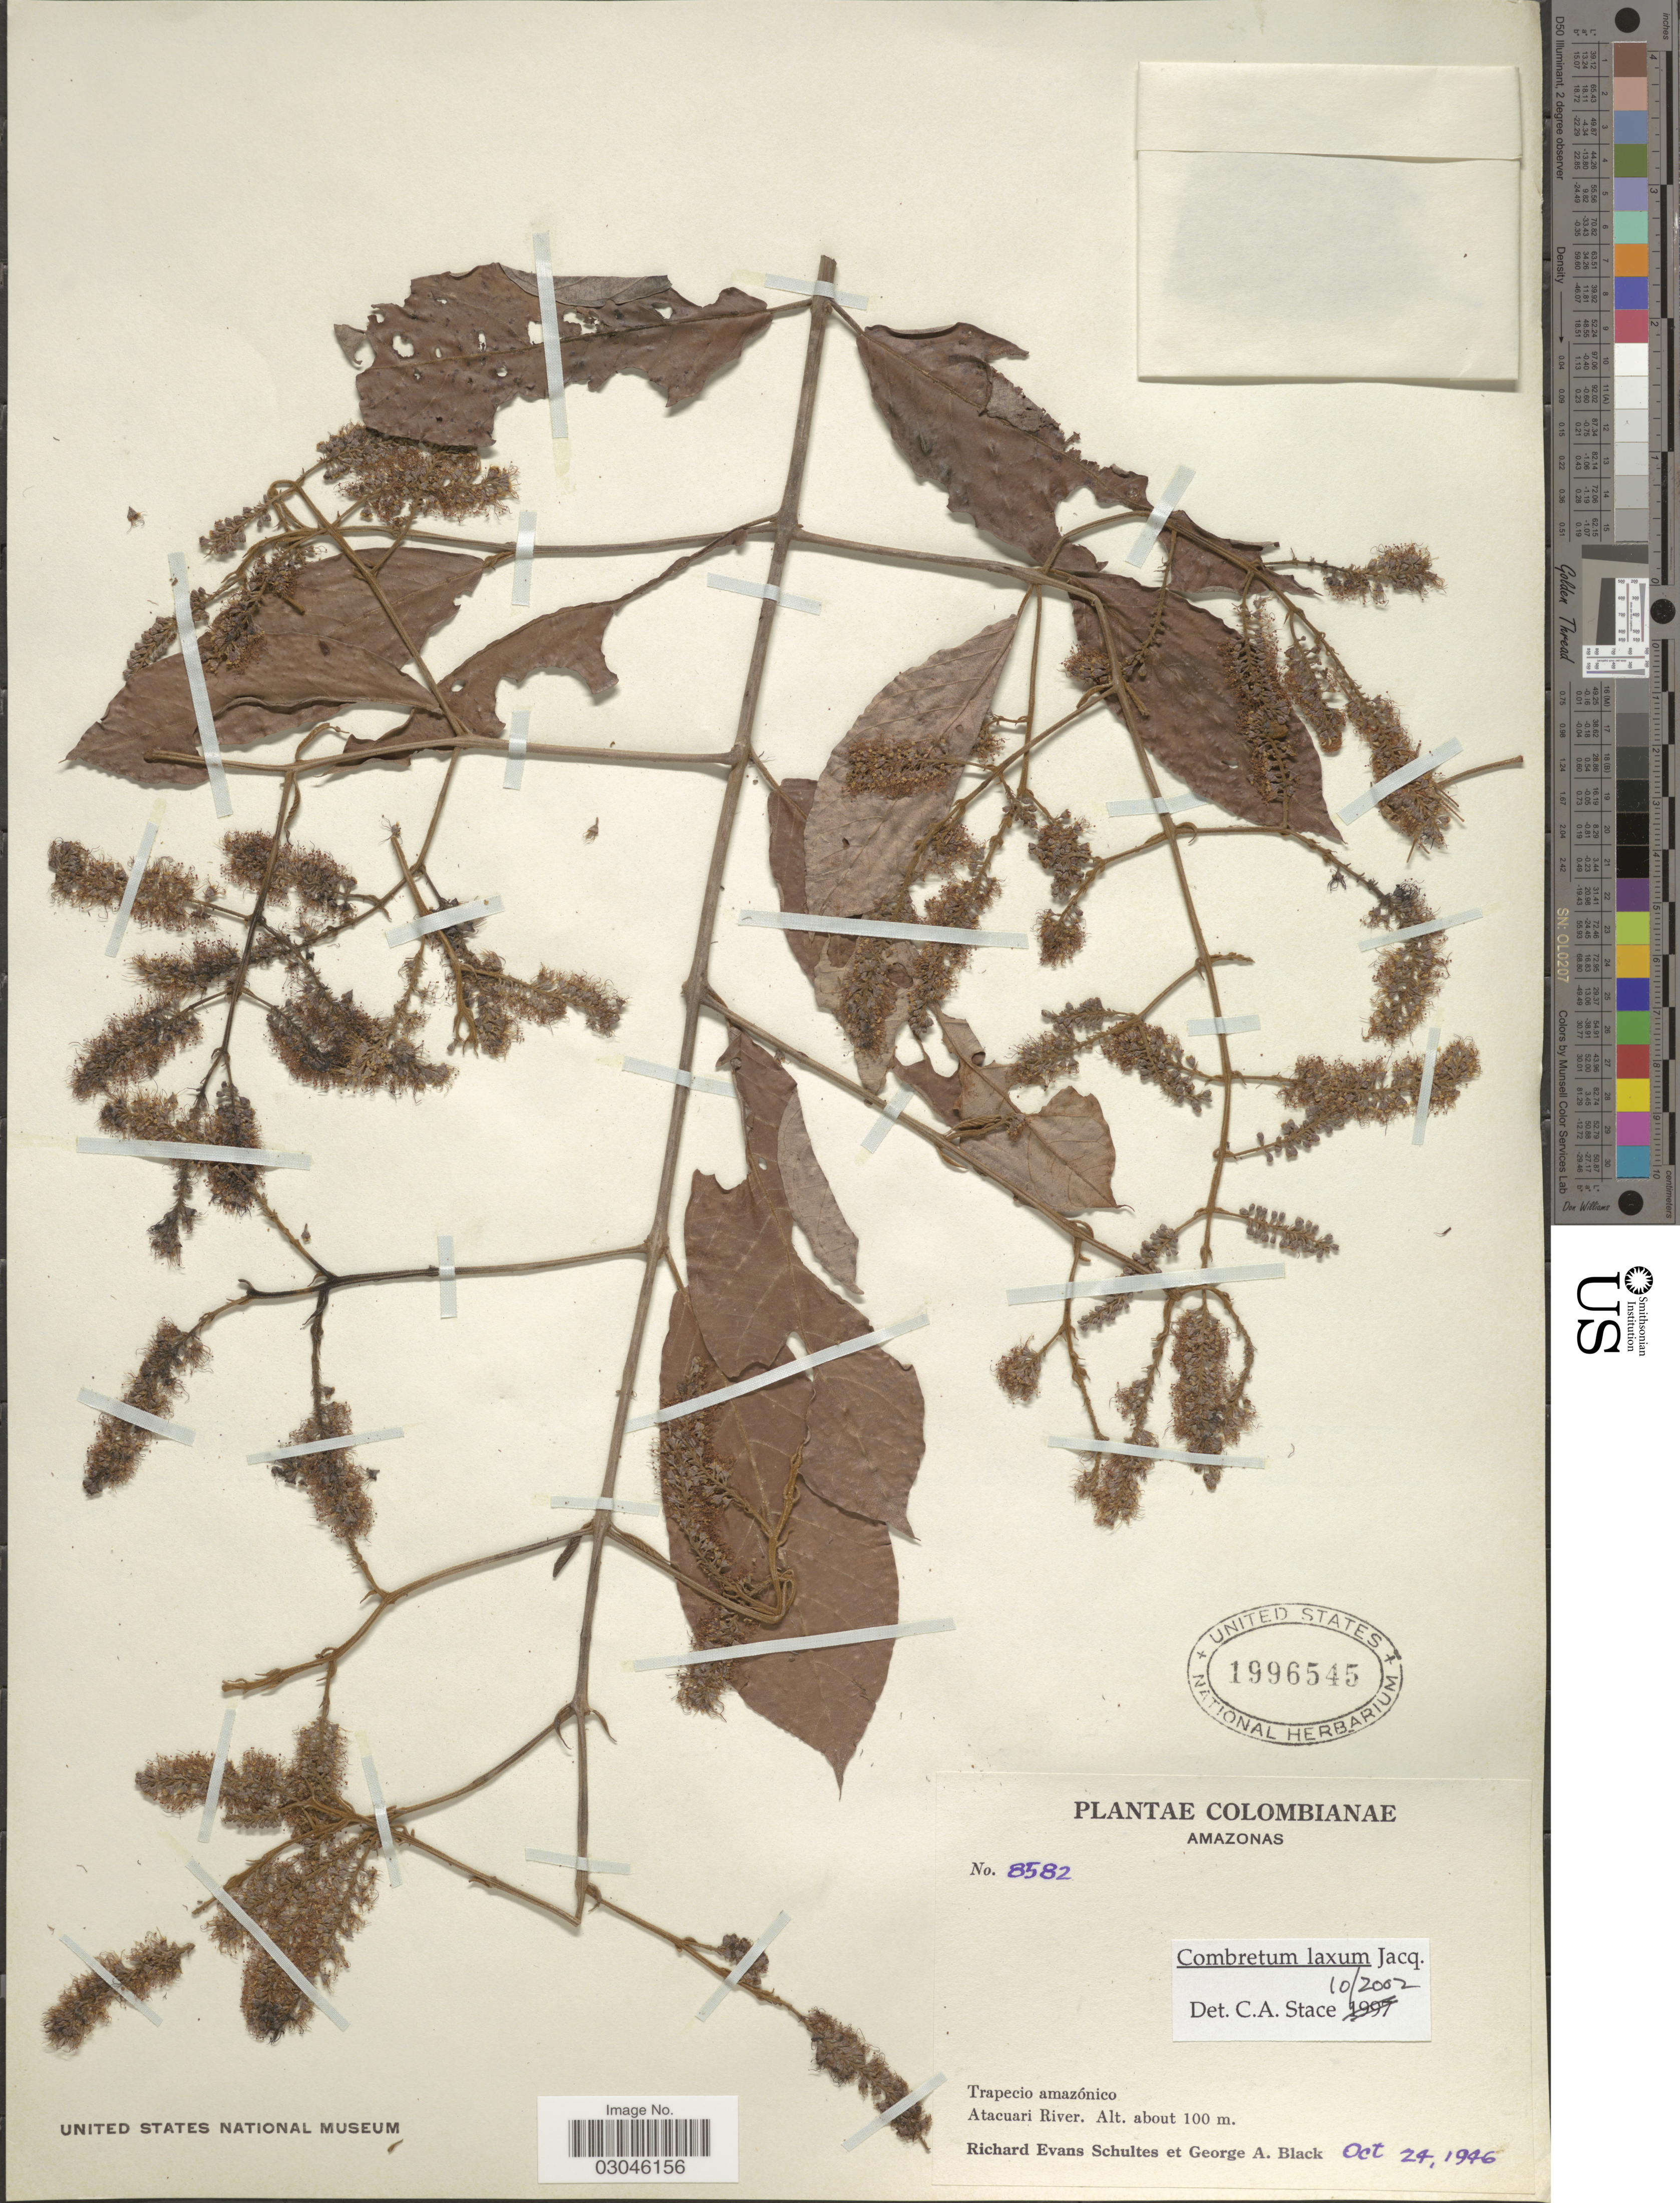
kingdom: Plantae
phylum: Tracheophyta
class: Magnoliopsida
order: Myrtales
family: Combretaceae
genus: Combretum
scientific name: Combretum laxum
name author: Jacq.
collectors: R. E. Schultes & G. A. Black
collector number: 8582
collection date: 1946-10-24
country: Colombia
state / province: Amazônas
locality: Trapecio amazónico. Atacuari River.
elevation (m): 100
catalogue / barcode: US 1996545